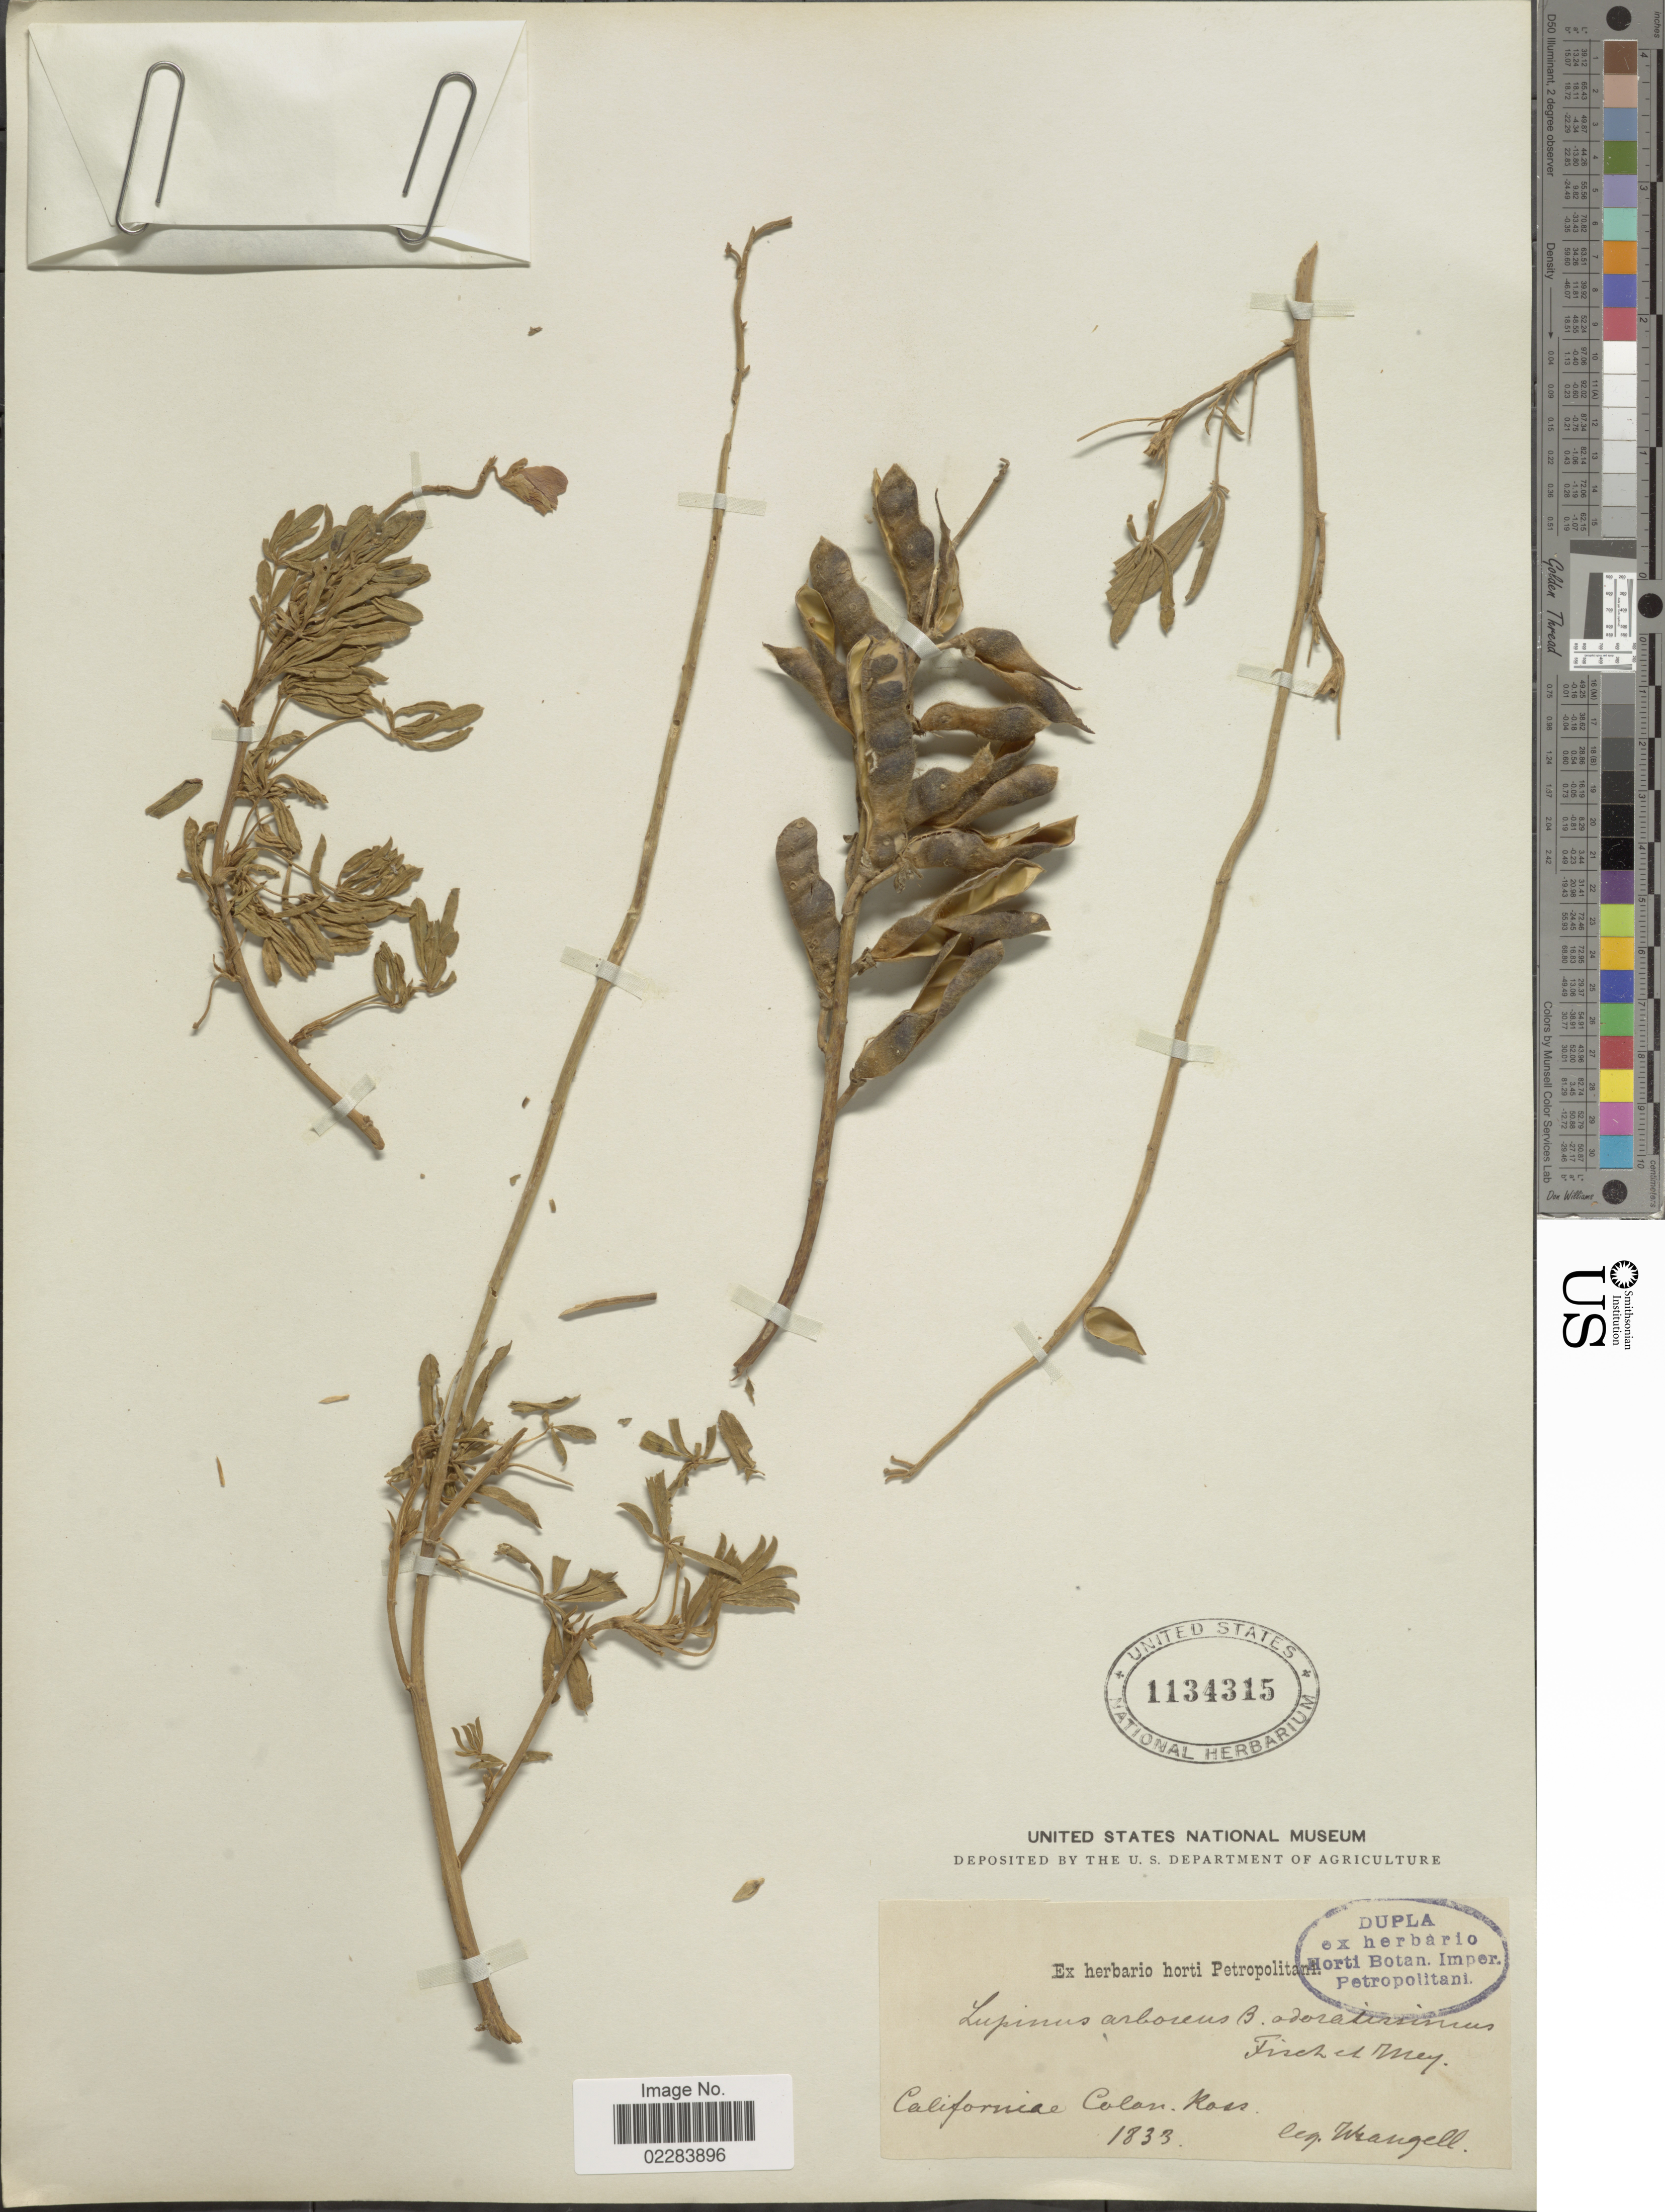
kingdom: Plantae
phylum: Tracheophyta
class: Magnoliopsida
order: Fabales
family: Fabaceae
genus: Lupinus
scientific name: Lupinus arboreus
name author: Sims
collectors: Wrangell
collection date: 1833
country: United States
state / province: California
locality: Californiae. Colon. Ross.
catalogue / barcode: US 1134315